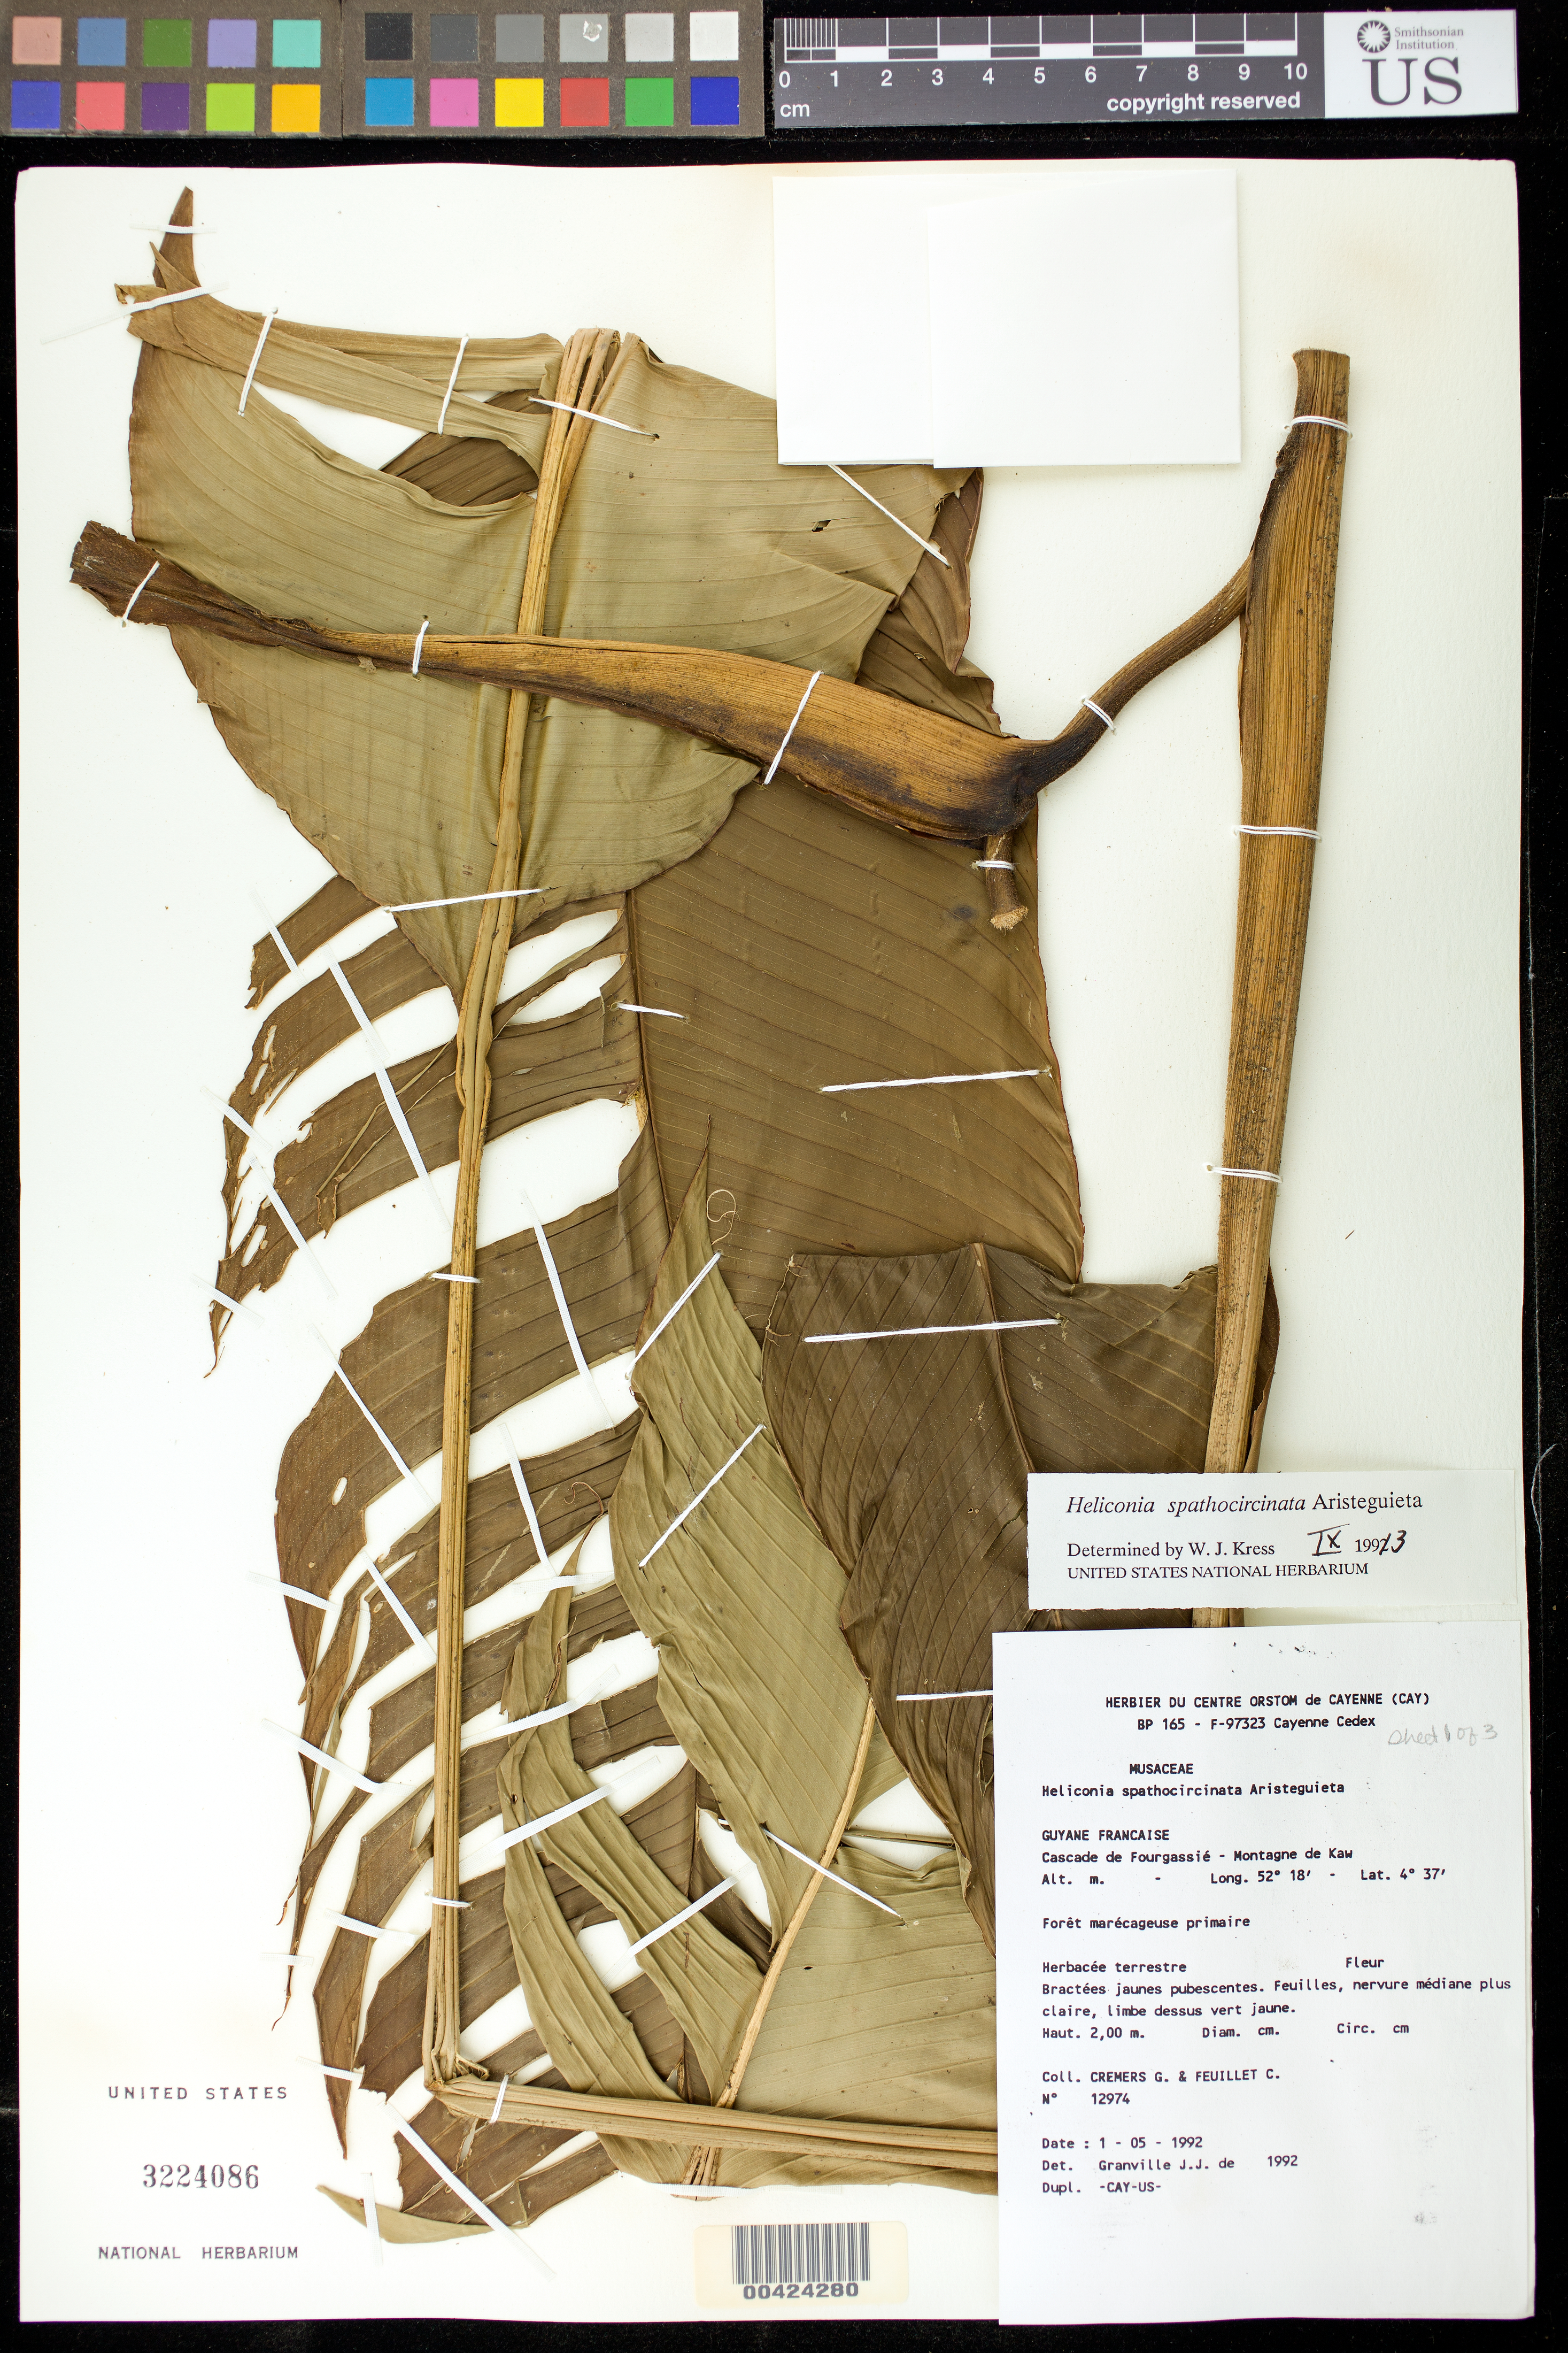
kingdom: Plantae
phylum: Tracheophyta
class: Liliopsida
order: Zingiberales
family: Heliconiaceae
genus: Heliconia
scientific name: Heliconia spathocircinata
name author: Aristeg.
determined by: Kress, W. J., (US), Smithsonian Institution - National Museum of Natural History (UNITED STATES)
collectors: G. Cremers & C. Feuillet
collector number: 12974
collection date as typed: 01 May 1992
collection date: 1992-05-01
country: French Guiana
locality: Cascade de fourgassie - montagne de kaw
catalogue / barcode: US 3224086